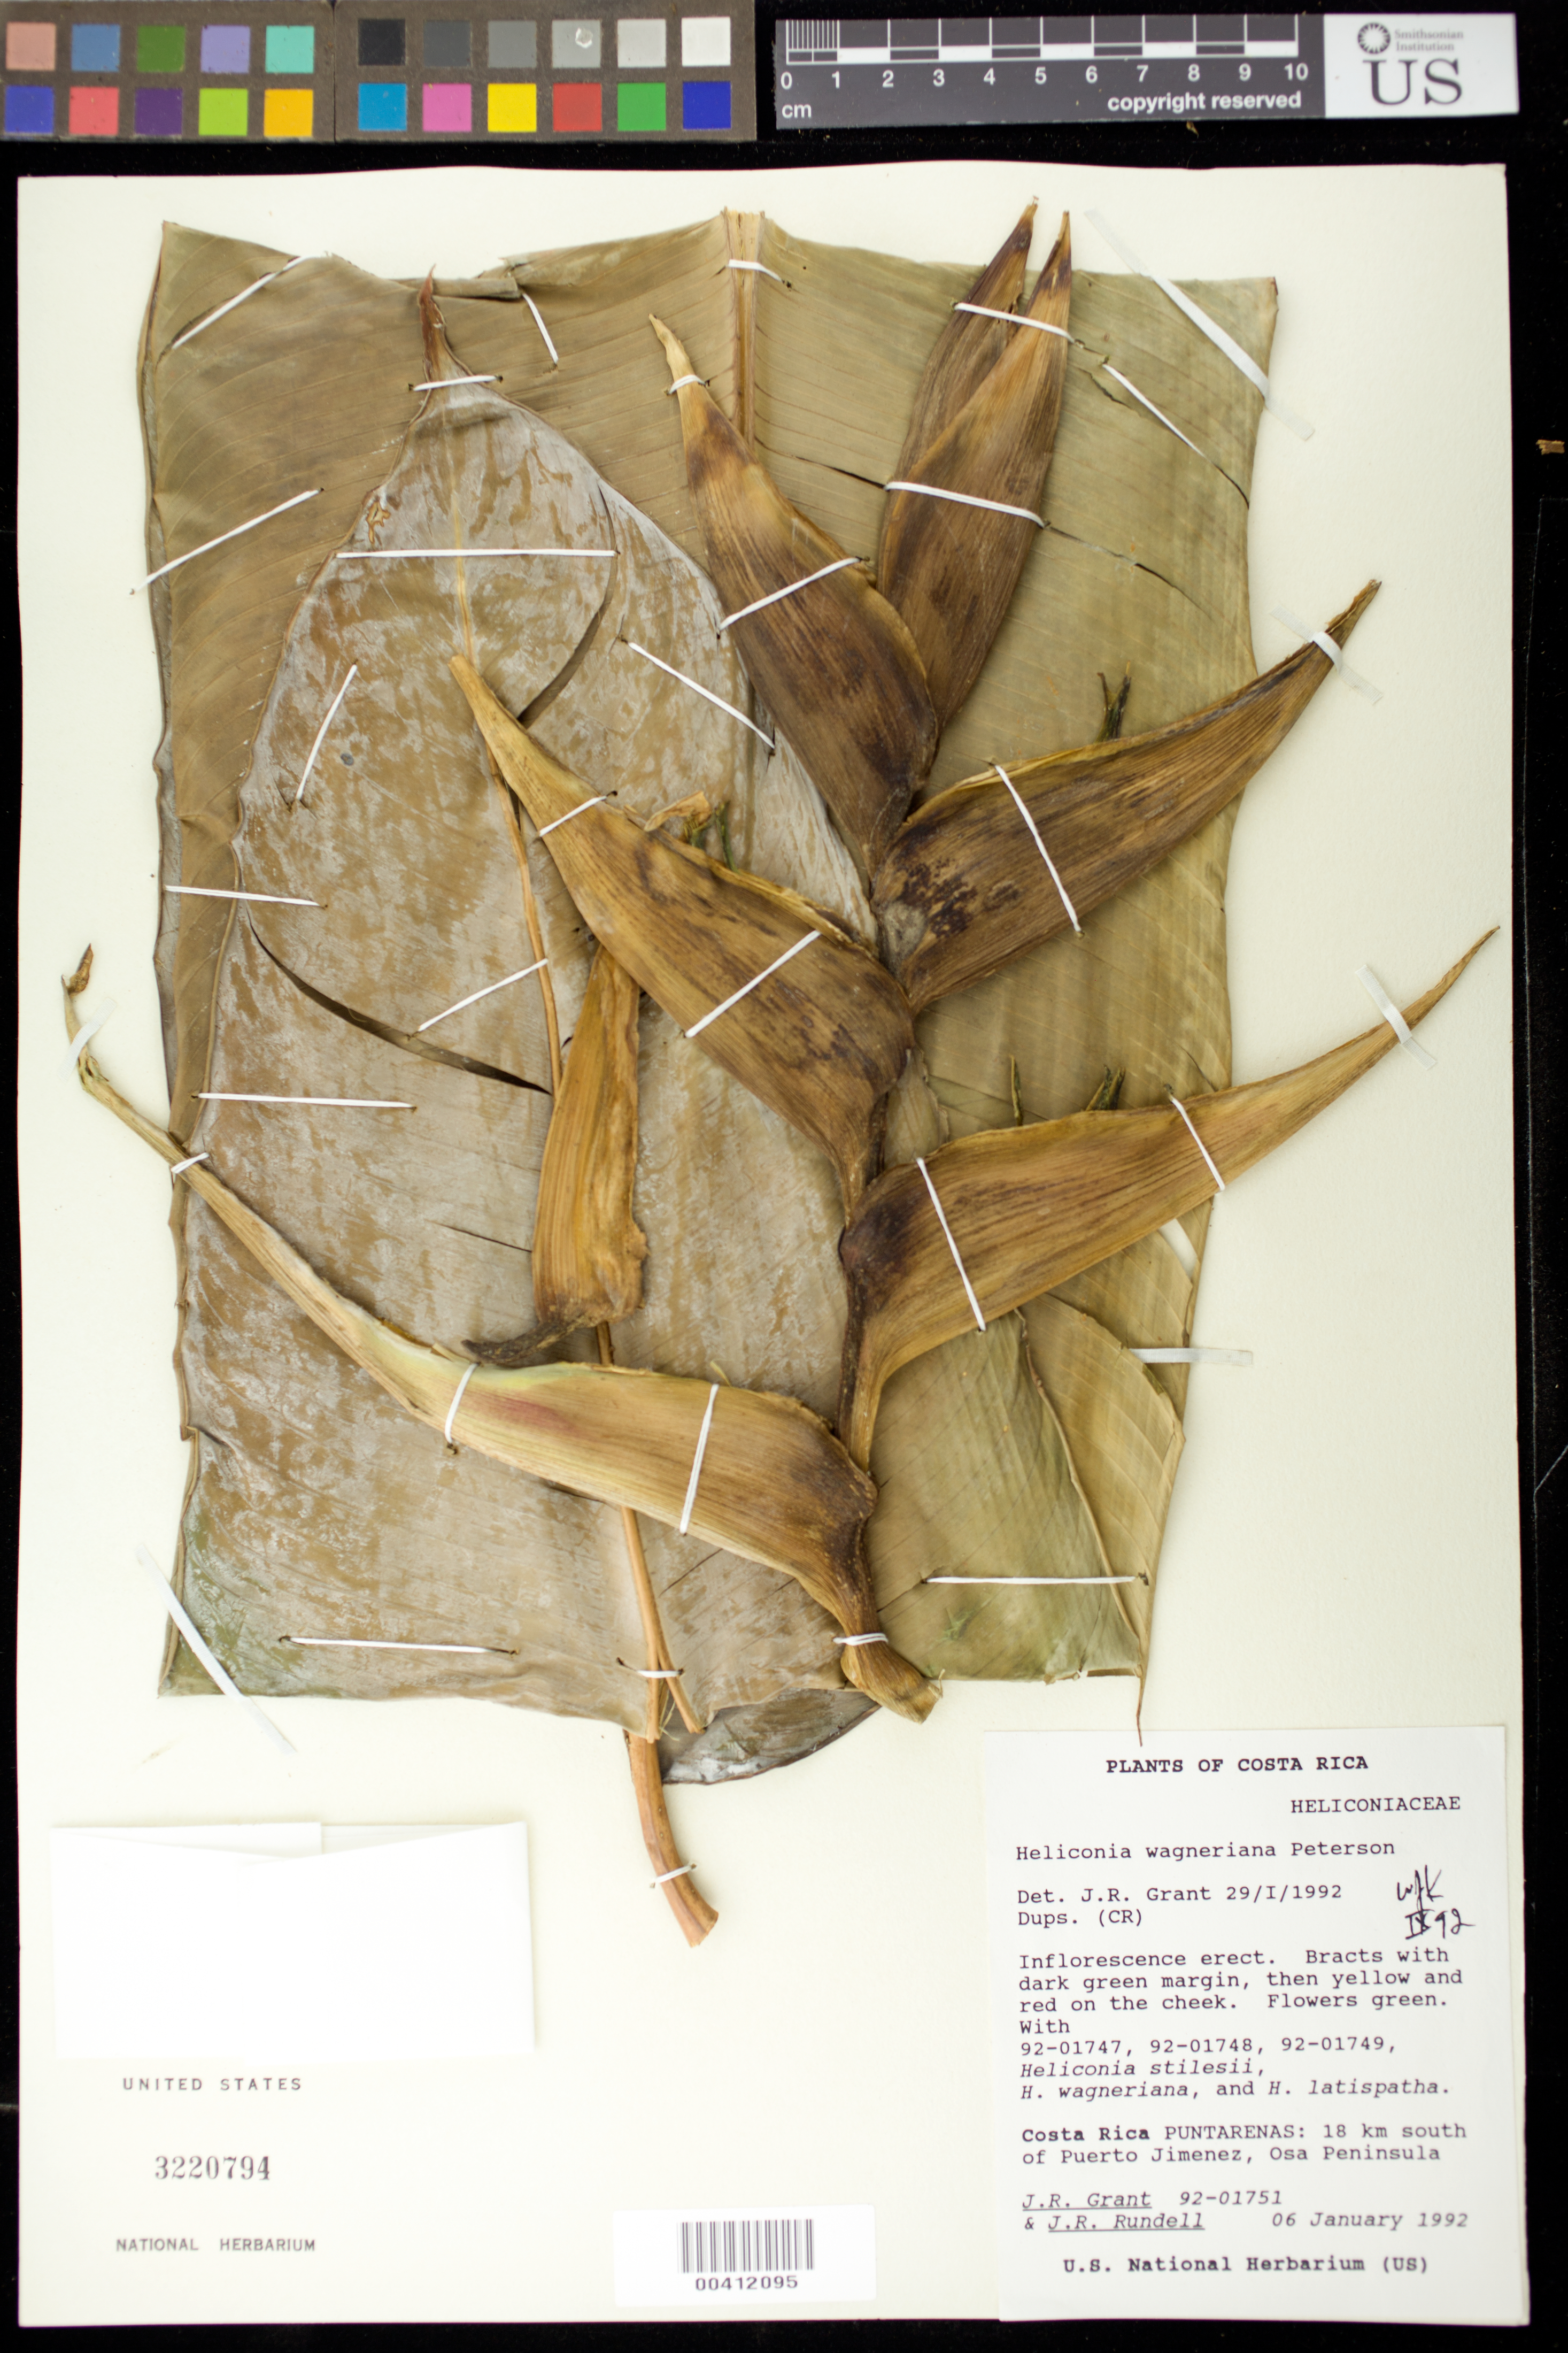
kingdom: Plantae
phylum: Tracheophyta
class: Liliopsida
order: Zingiberales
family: Heliconiaceae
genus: Heliconia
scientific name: Heliconia wagneriana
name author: Petersen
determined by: Kress, W. J., (US), Smithsonian Institution - National Museum of Natural History (UNITED STATES)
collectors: J. R. Grant & J. R. Rundell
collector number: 92-01751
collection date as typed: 06 Jan 1992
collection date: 1992-01-06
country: Costa Rica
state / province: Puntarenas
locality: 18 km s of puerto jimenez, osa peninsula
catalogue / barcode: US 3220794